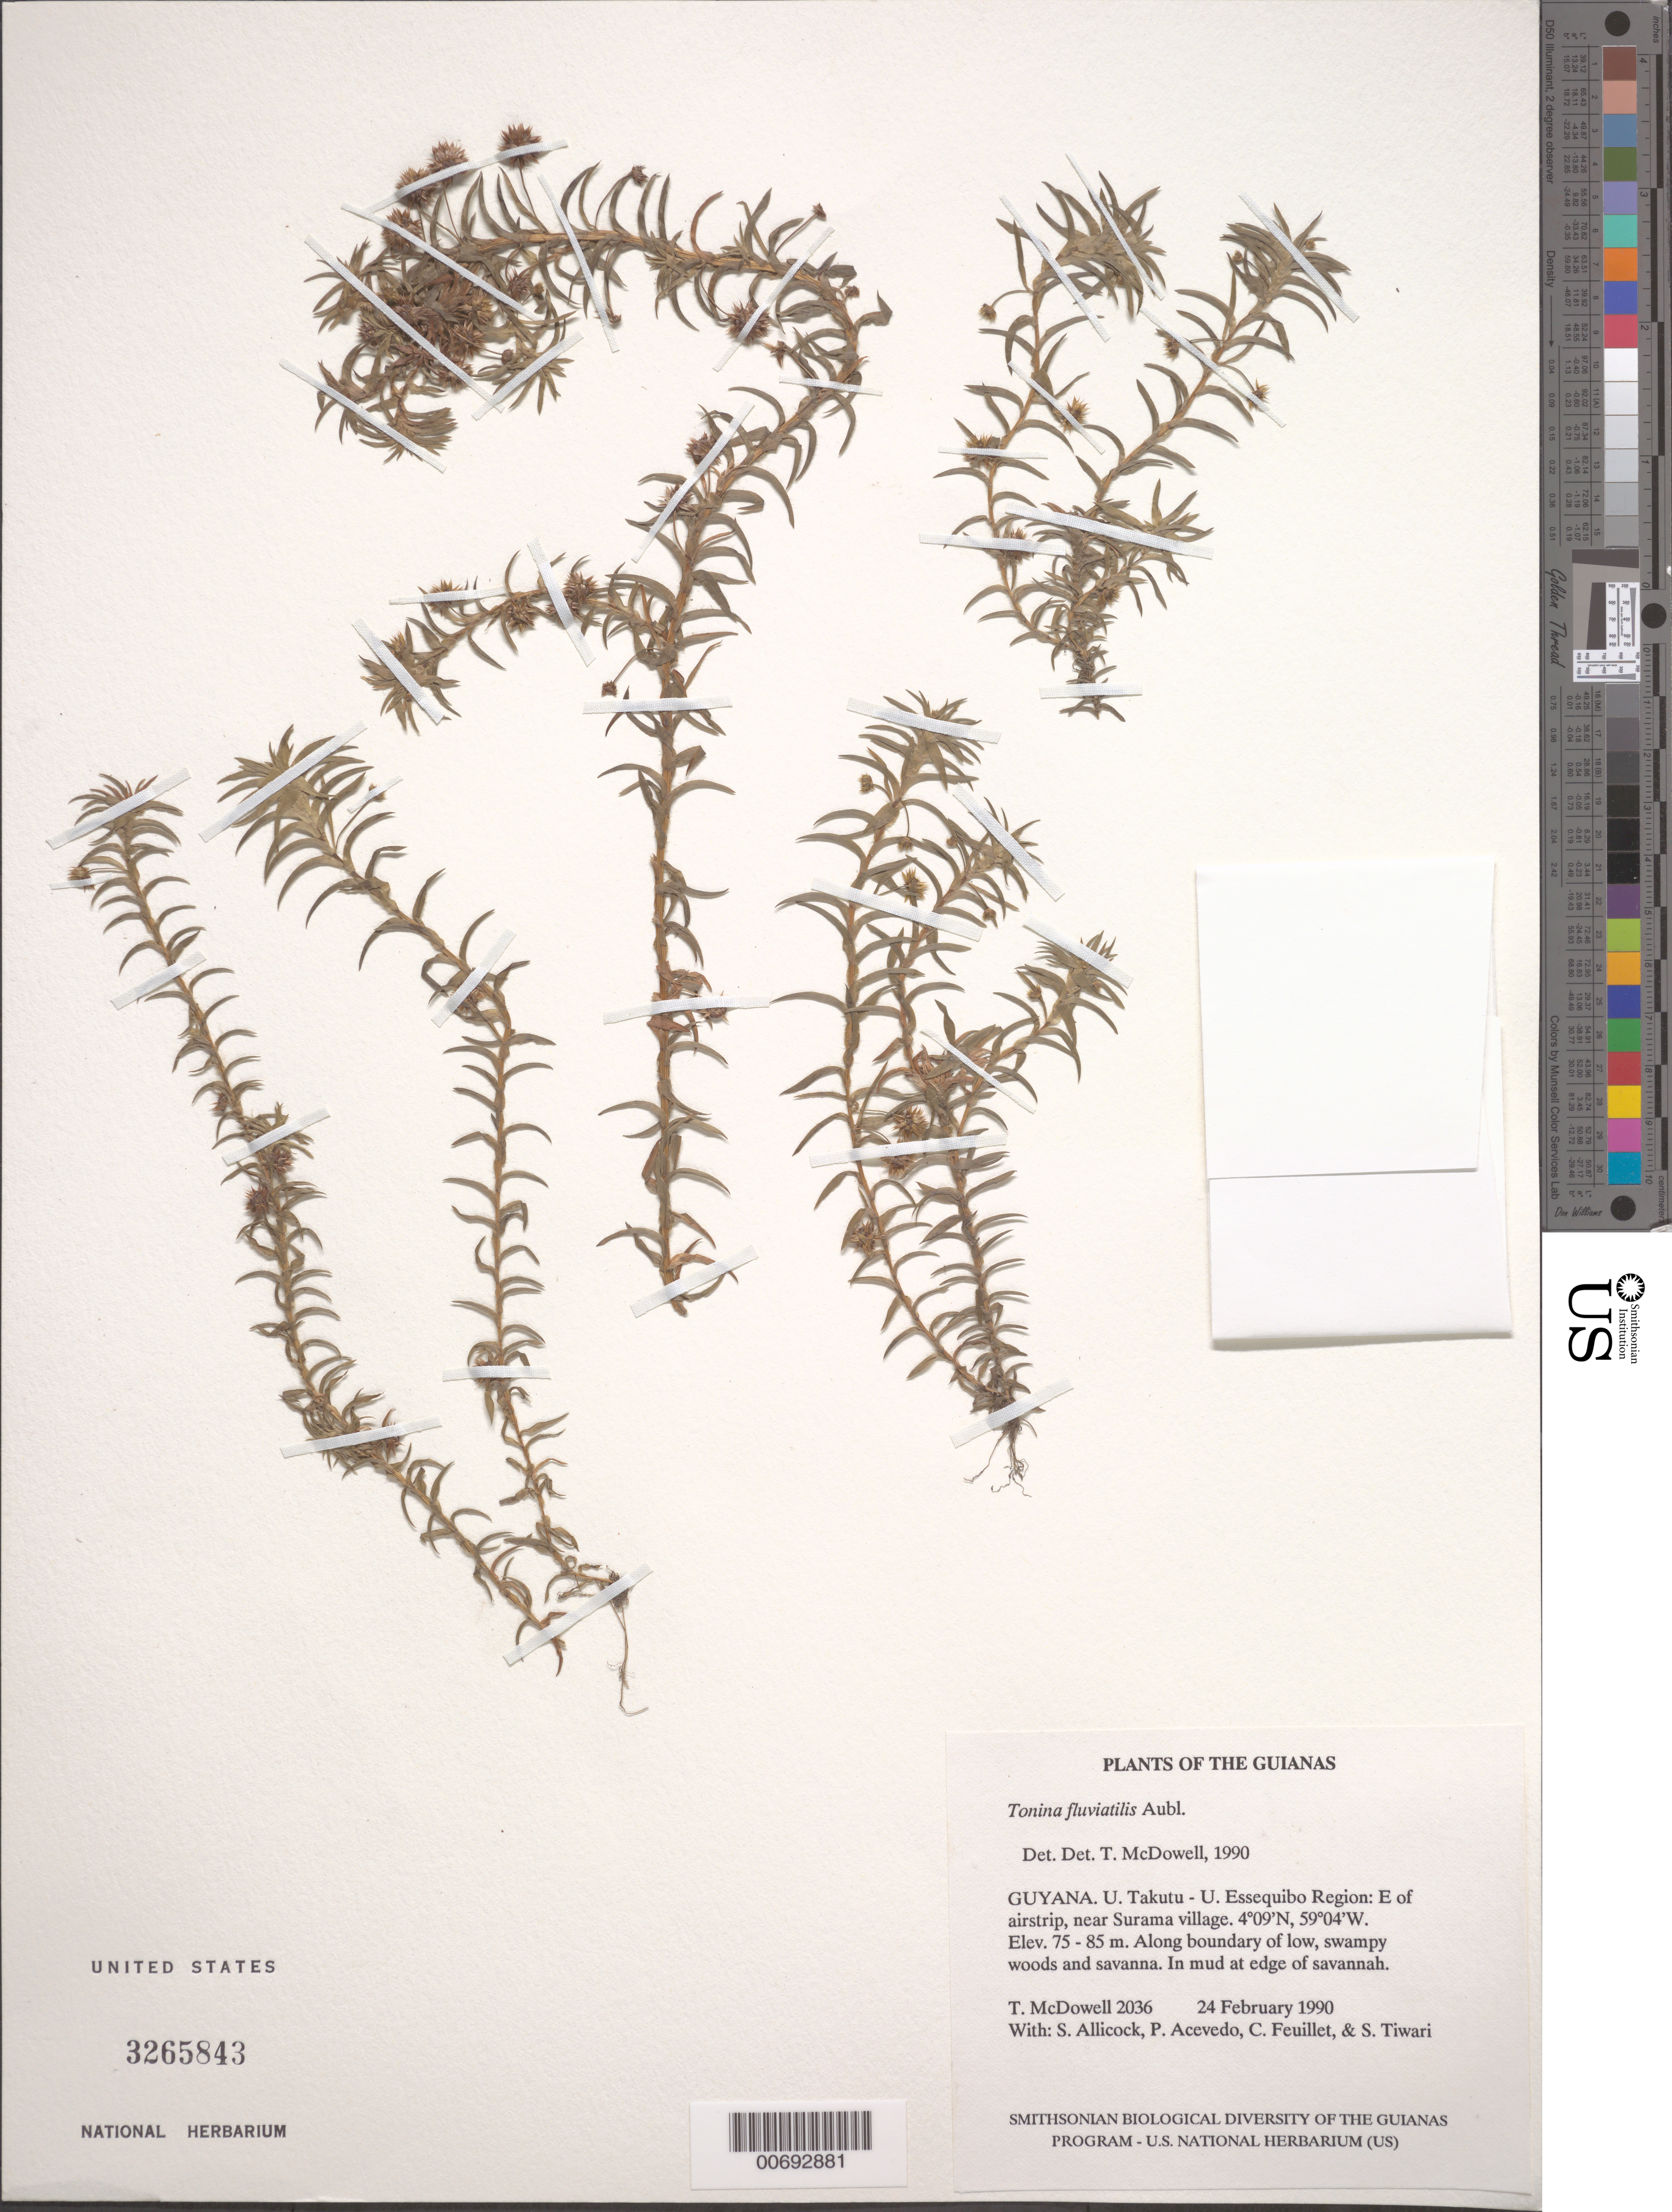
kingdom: Plantae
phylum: Tracheophyta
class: Liliopsida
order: Poales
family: Eriocaulaceae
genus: Tonina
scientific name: Tonina fluviatilis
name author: Aubl.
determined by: Kral, Robert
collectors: T. McDowell, S. Allicock, P. Acevedo-Rodr., C. Feuillet & S. Tiwari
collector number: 2036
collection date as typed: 24 February 1990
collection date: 1990-02-24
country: Guyana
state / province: U. Takutu-U. Essequibo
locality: E of airstrip, near Surama Village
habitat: Along boundary of low, swampy woods and savanna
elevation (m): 75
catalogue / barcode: US 3265843